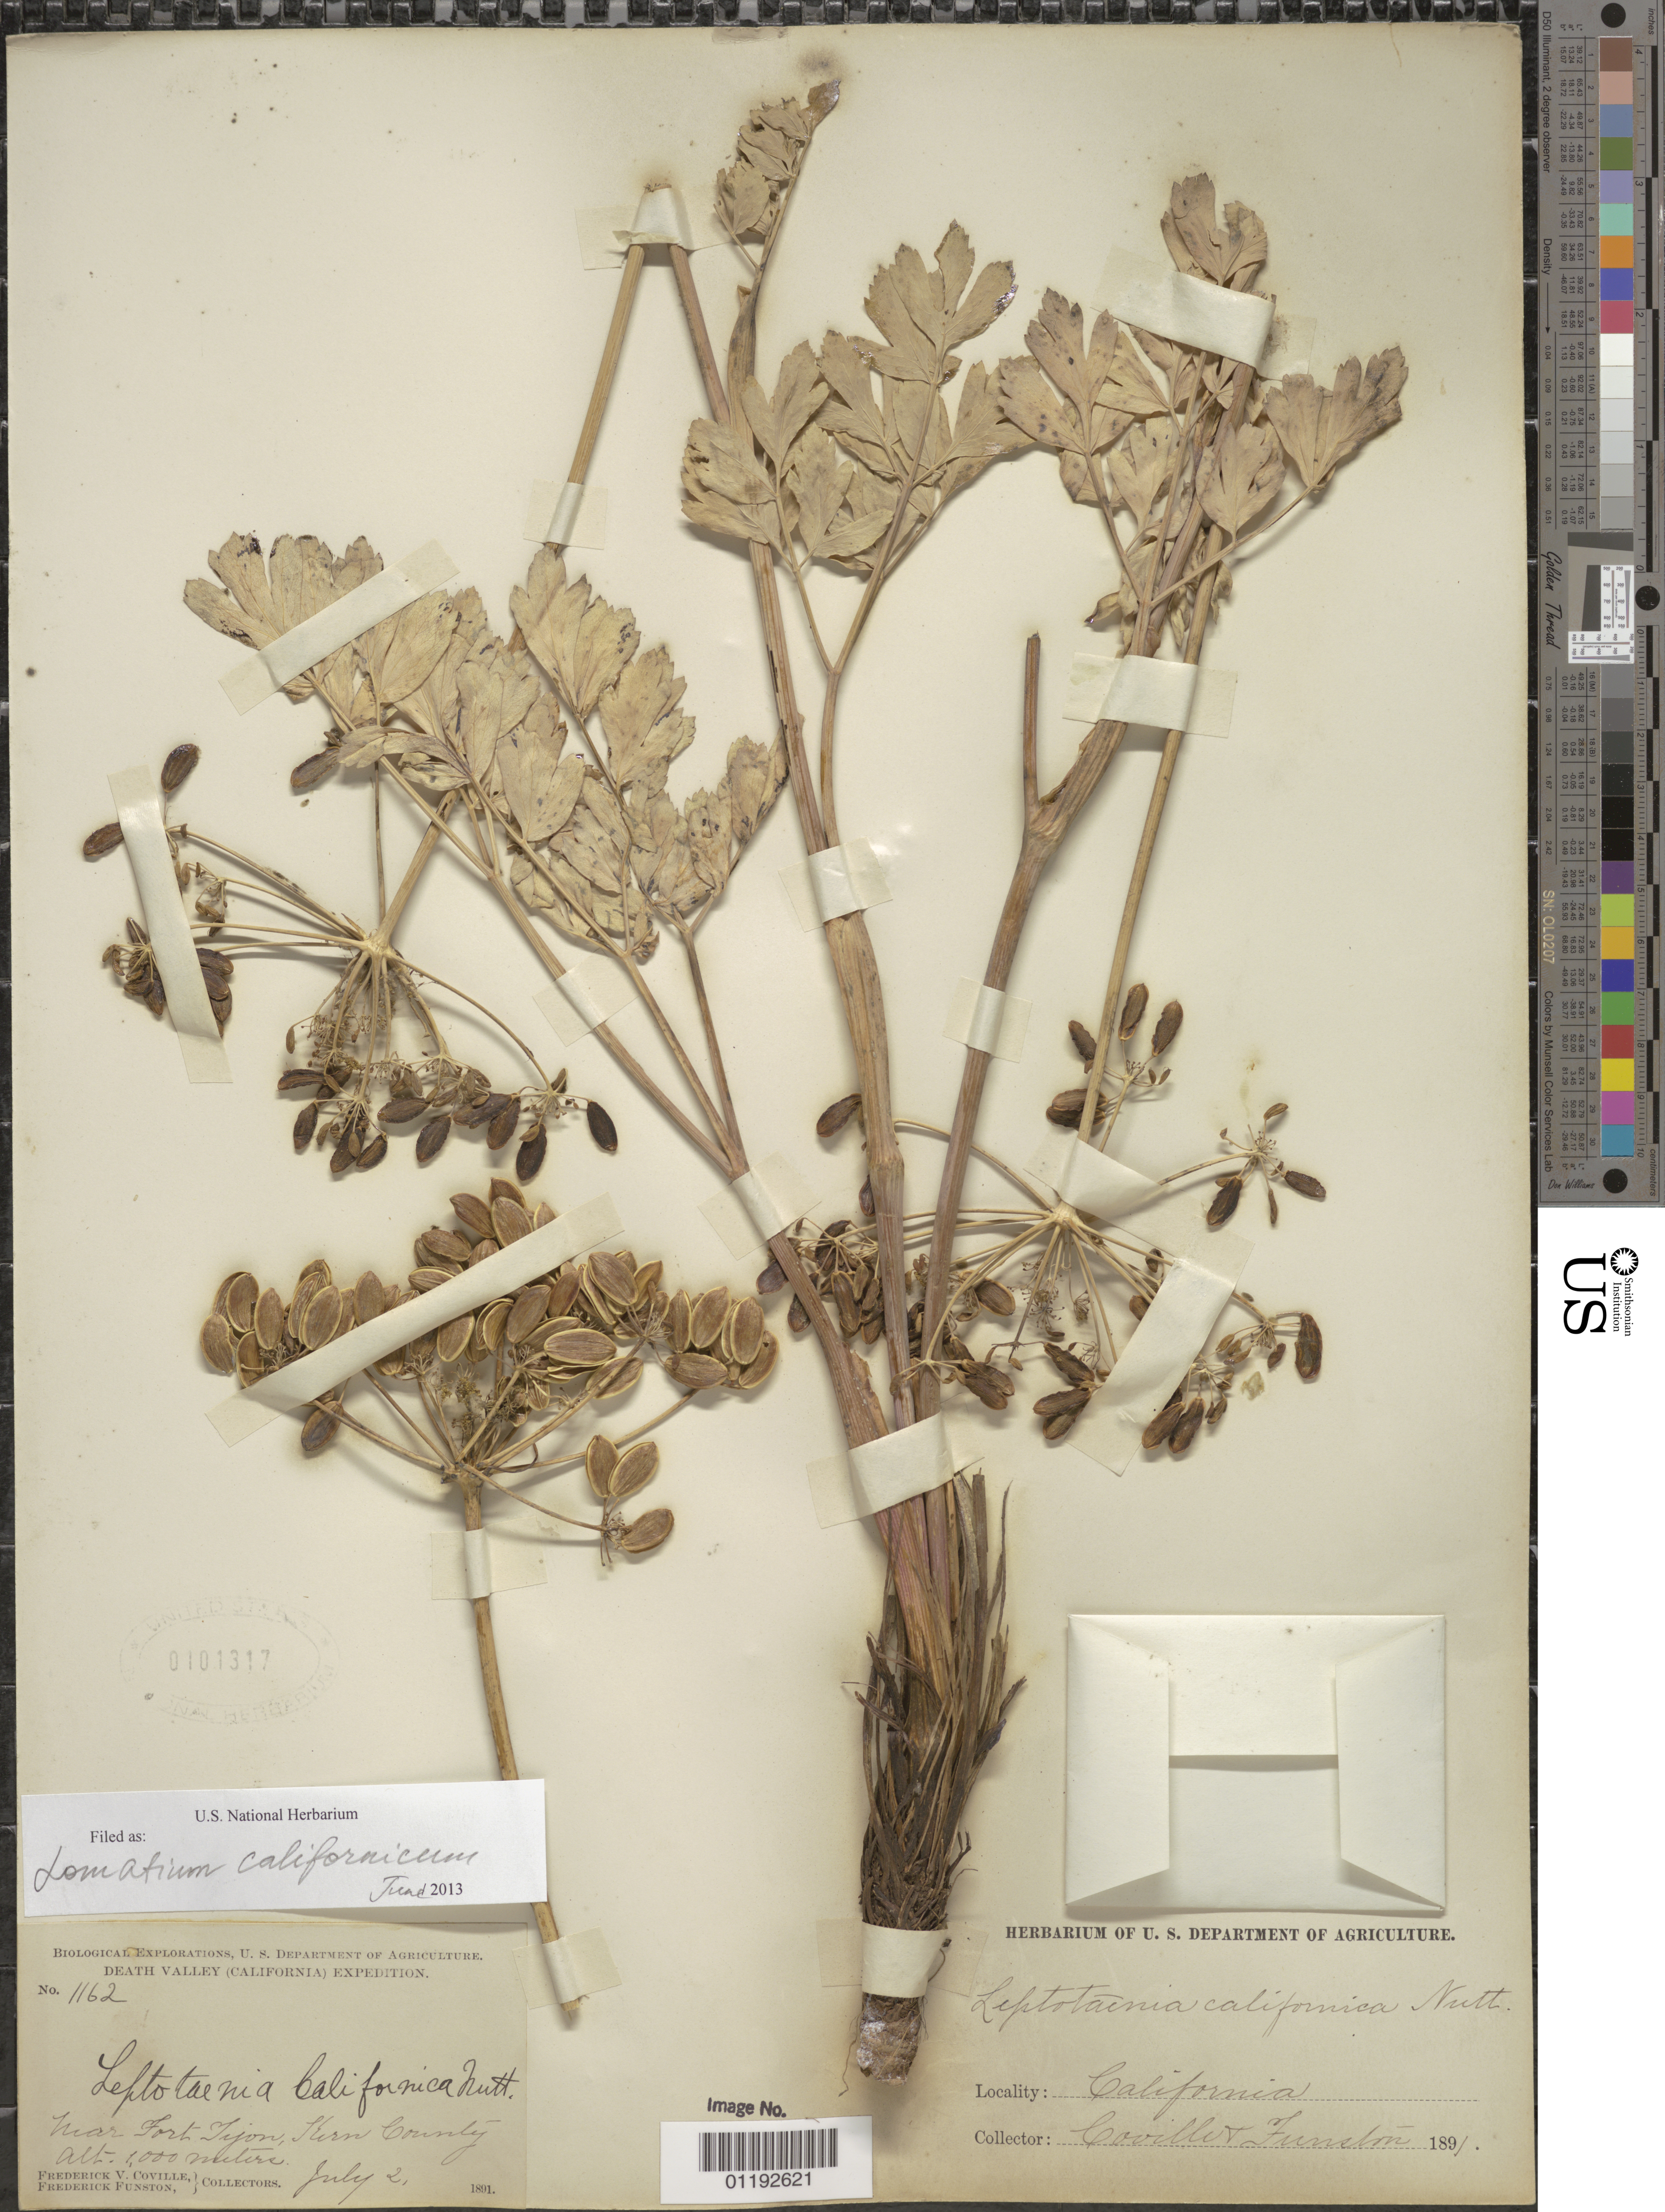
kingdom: Plantae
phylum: Tracheophyta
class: Magnoliopsida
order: Apiales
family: Apiaceae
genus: Lomatium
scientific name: Lomatium californicum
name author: (Nutt.) Mathias & Constance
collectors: F. V. Coville & F. Funston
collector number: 1162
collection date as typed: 2 Jul 1891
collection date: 1891-07-02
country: United States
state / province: California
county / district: Kern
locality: near Fort Tejon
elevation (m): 1000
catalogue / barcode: US 101317